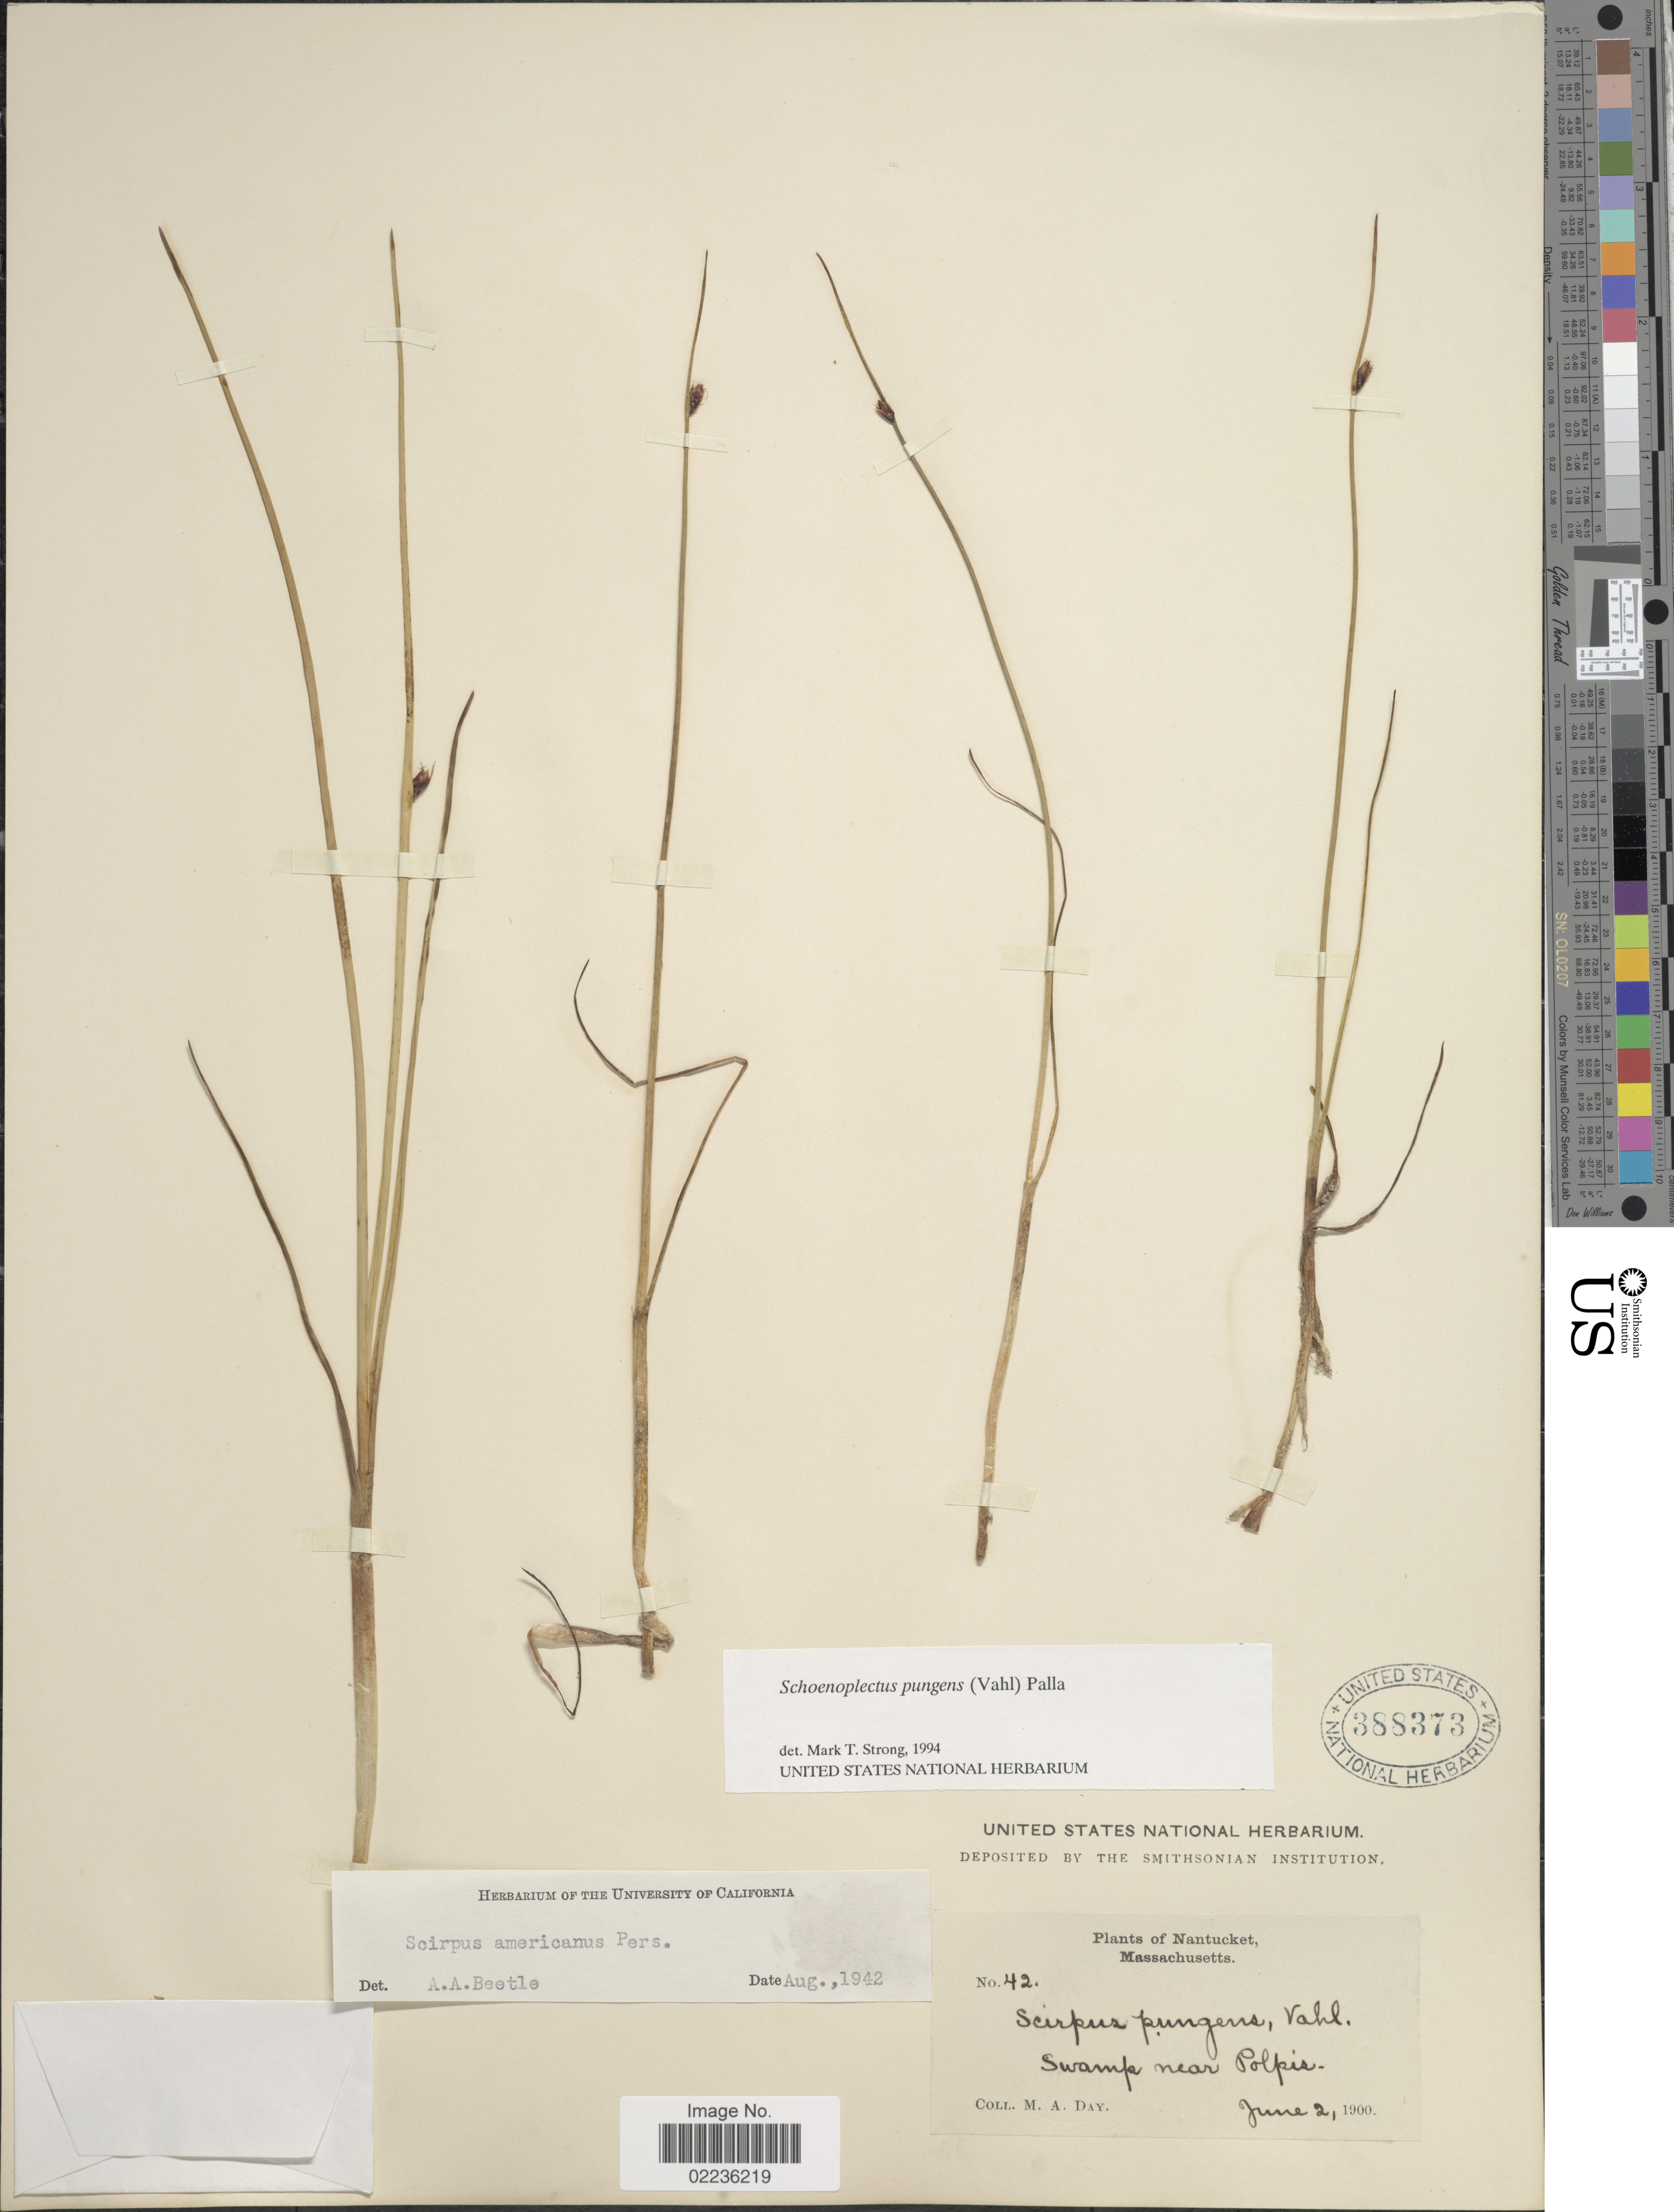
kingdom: Plantae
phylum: Tracheophyta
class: Liliopsida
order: Poales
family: Cyperaceae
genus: Schoenoplectus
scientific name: Schoenoplectus pungens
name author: (Vahl) Palla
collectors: M. Day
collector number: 42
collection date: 1900-06-02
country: United States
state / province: Massachusetts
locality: Nantucket. Swamp near Polpis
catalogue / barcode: US 388373